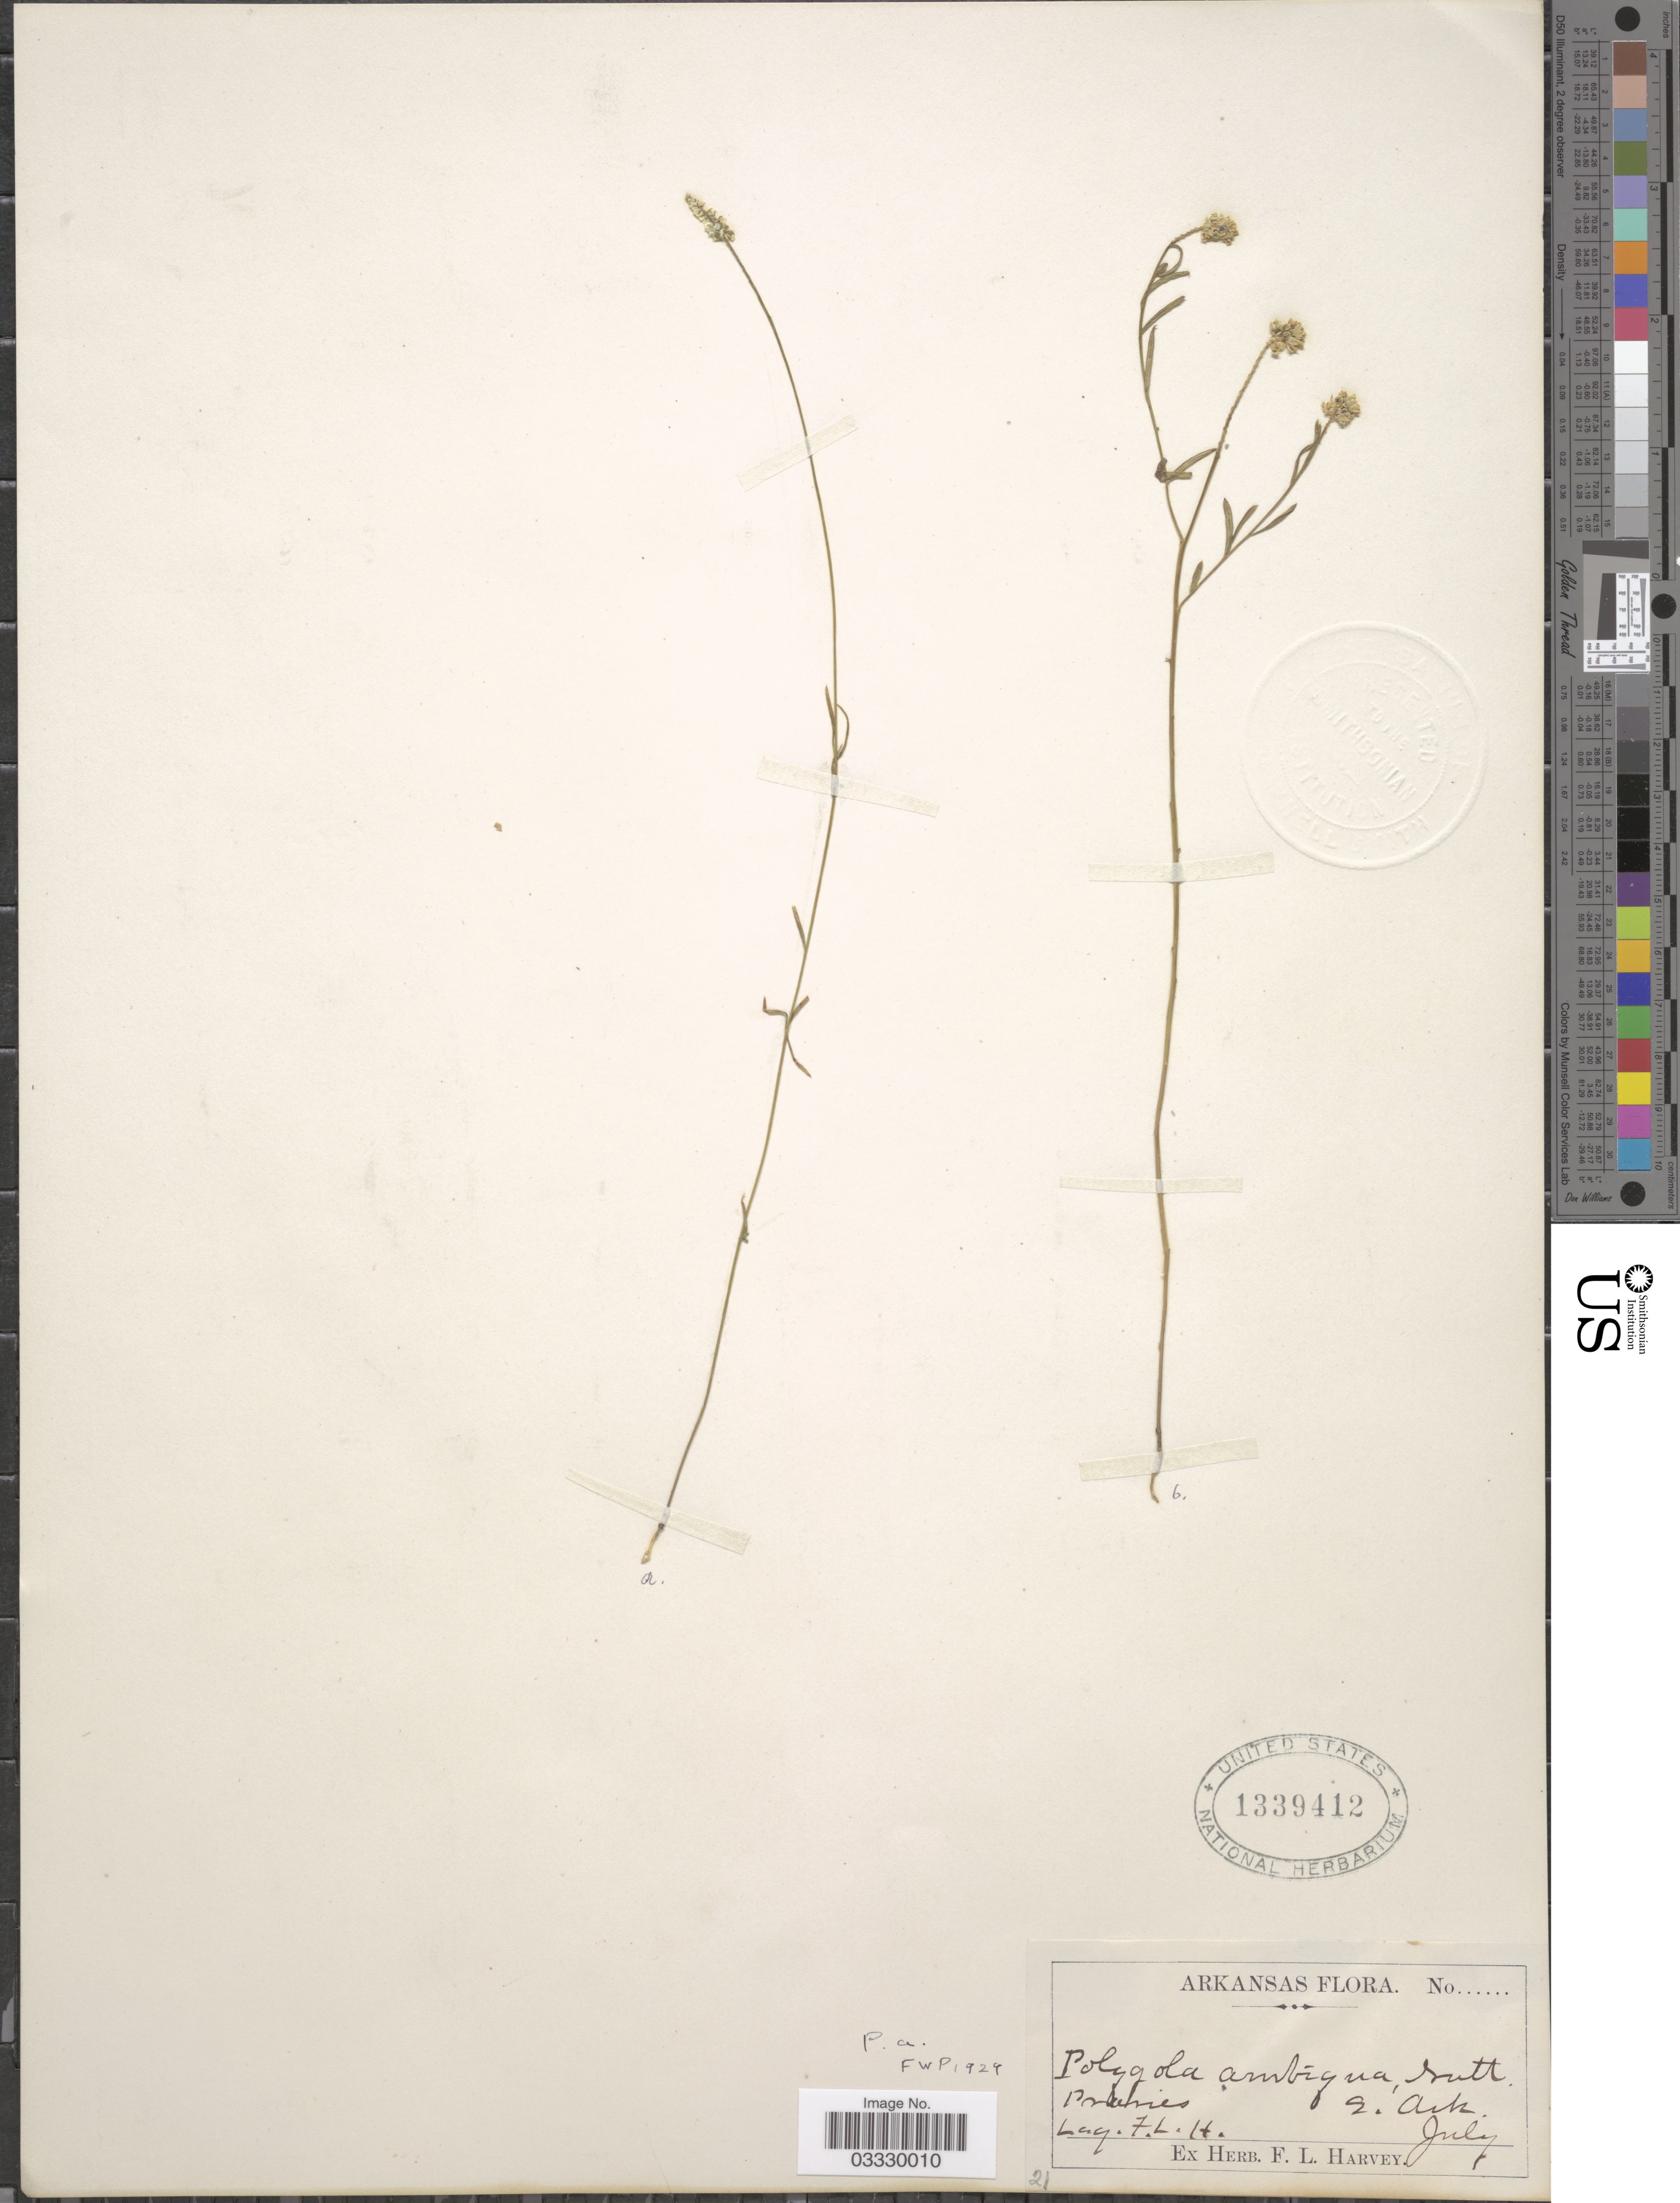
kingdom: Plantae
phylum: Tracheophyta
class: Magnoliopsida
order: Fabales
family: Polygalaceae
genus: Polygala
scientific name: Polygala ambigua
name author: Nutt.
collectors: F. L. Harvey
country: United States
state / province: Arkansas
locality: E. Ark.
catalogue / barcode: US 1339412